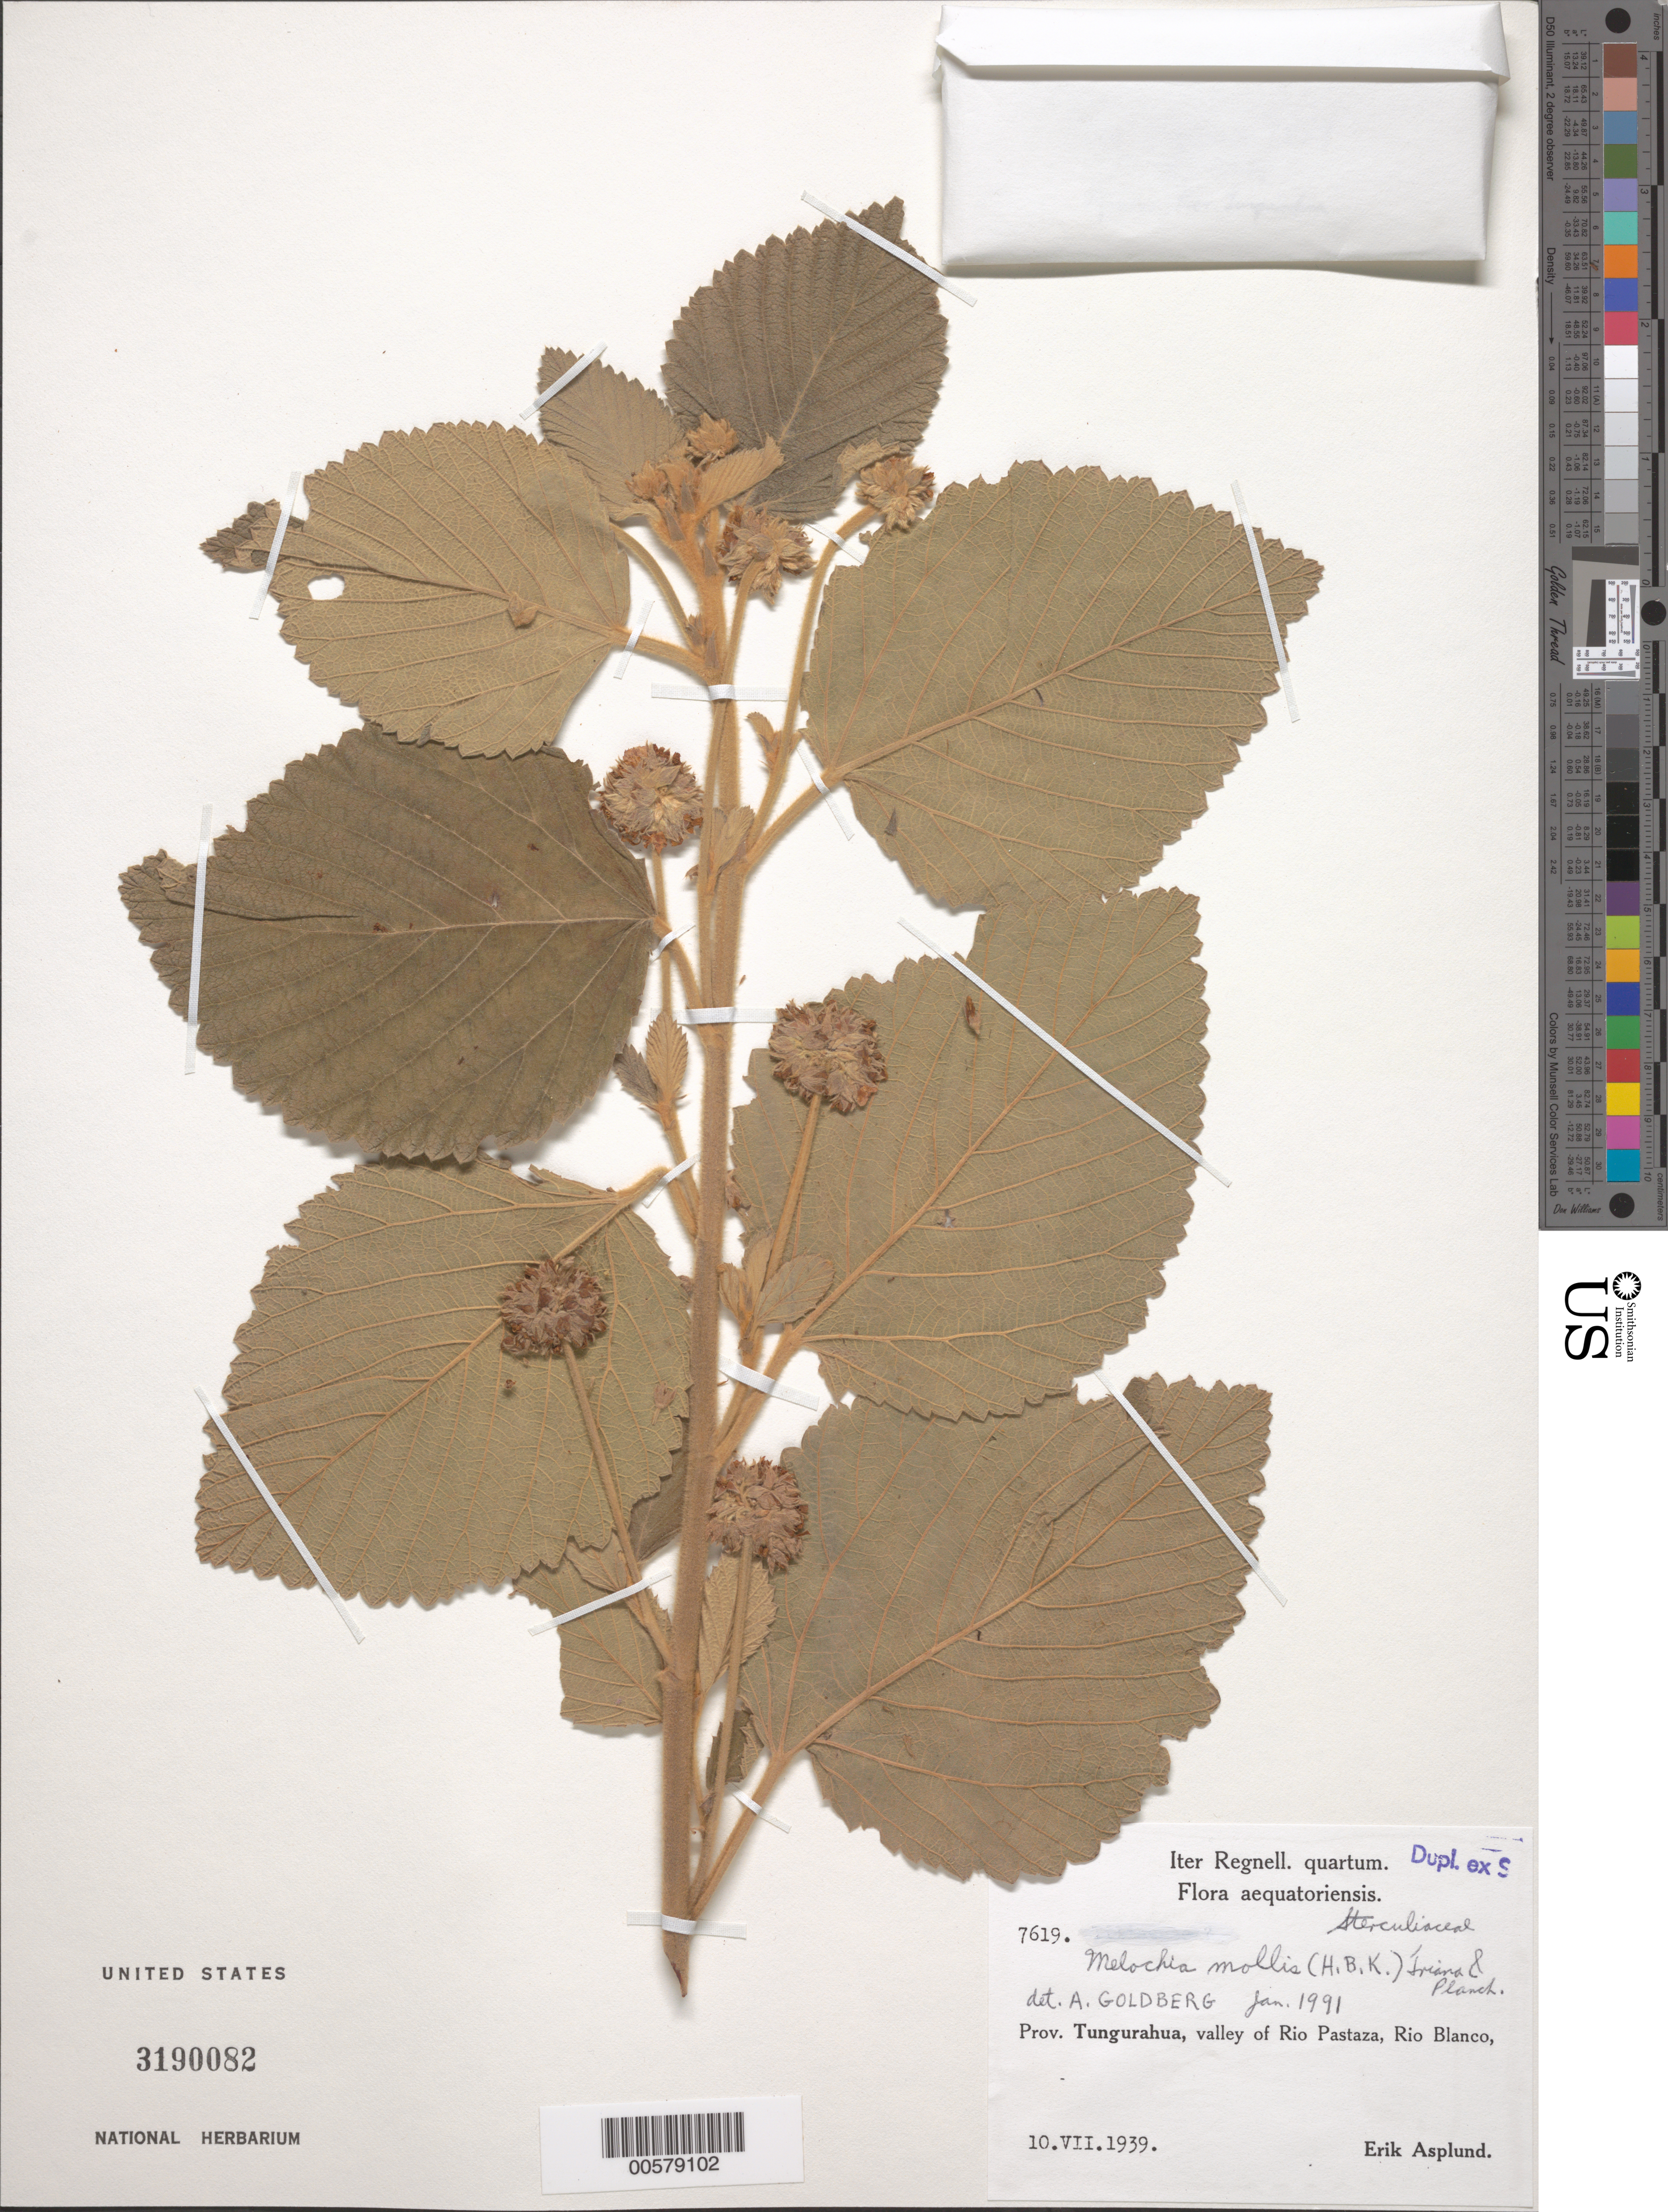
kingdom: Plantae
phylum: Tracheophyta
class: Magnoliopsida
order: Malvales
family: Malvaceae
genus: Melochia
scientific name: Melochia mollis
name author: (Kunth) Triana & Planch.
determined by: Goldberg, Aaron, (US), NMNH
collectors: E. Asplund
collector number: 7619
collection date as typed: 10 Jul 1939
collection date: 1939-07-10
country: Ecuador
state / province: Tungurahua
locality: Valley of Río Pastaza, Río Blanco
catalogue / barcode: US 3190082